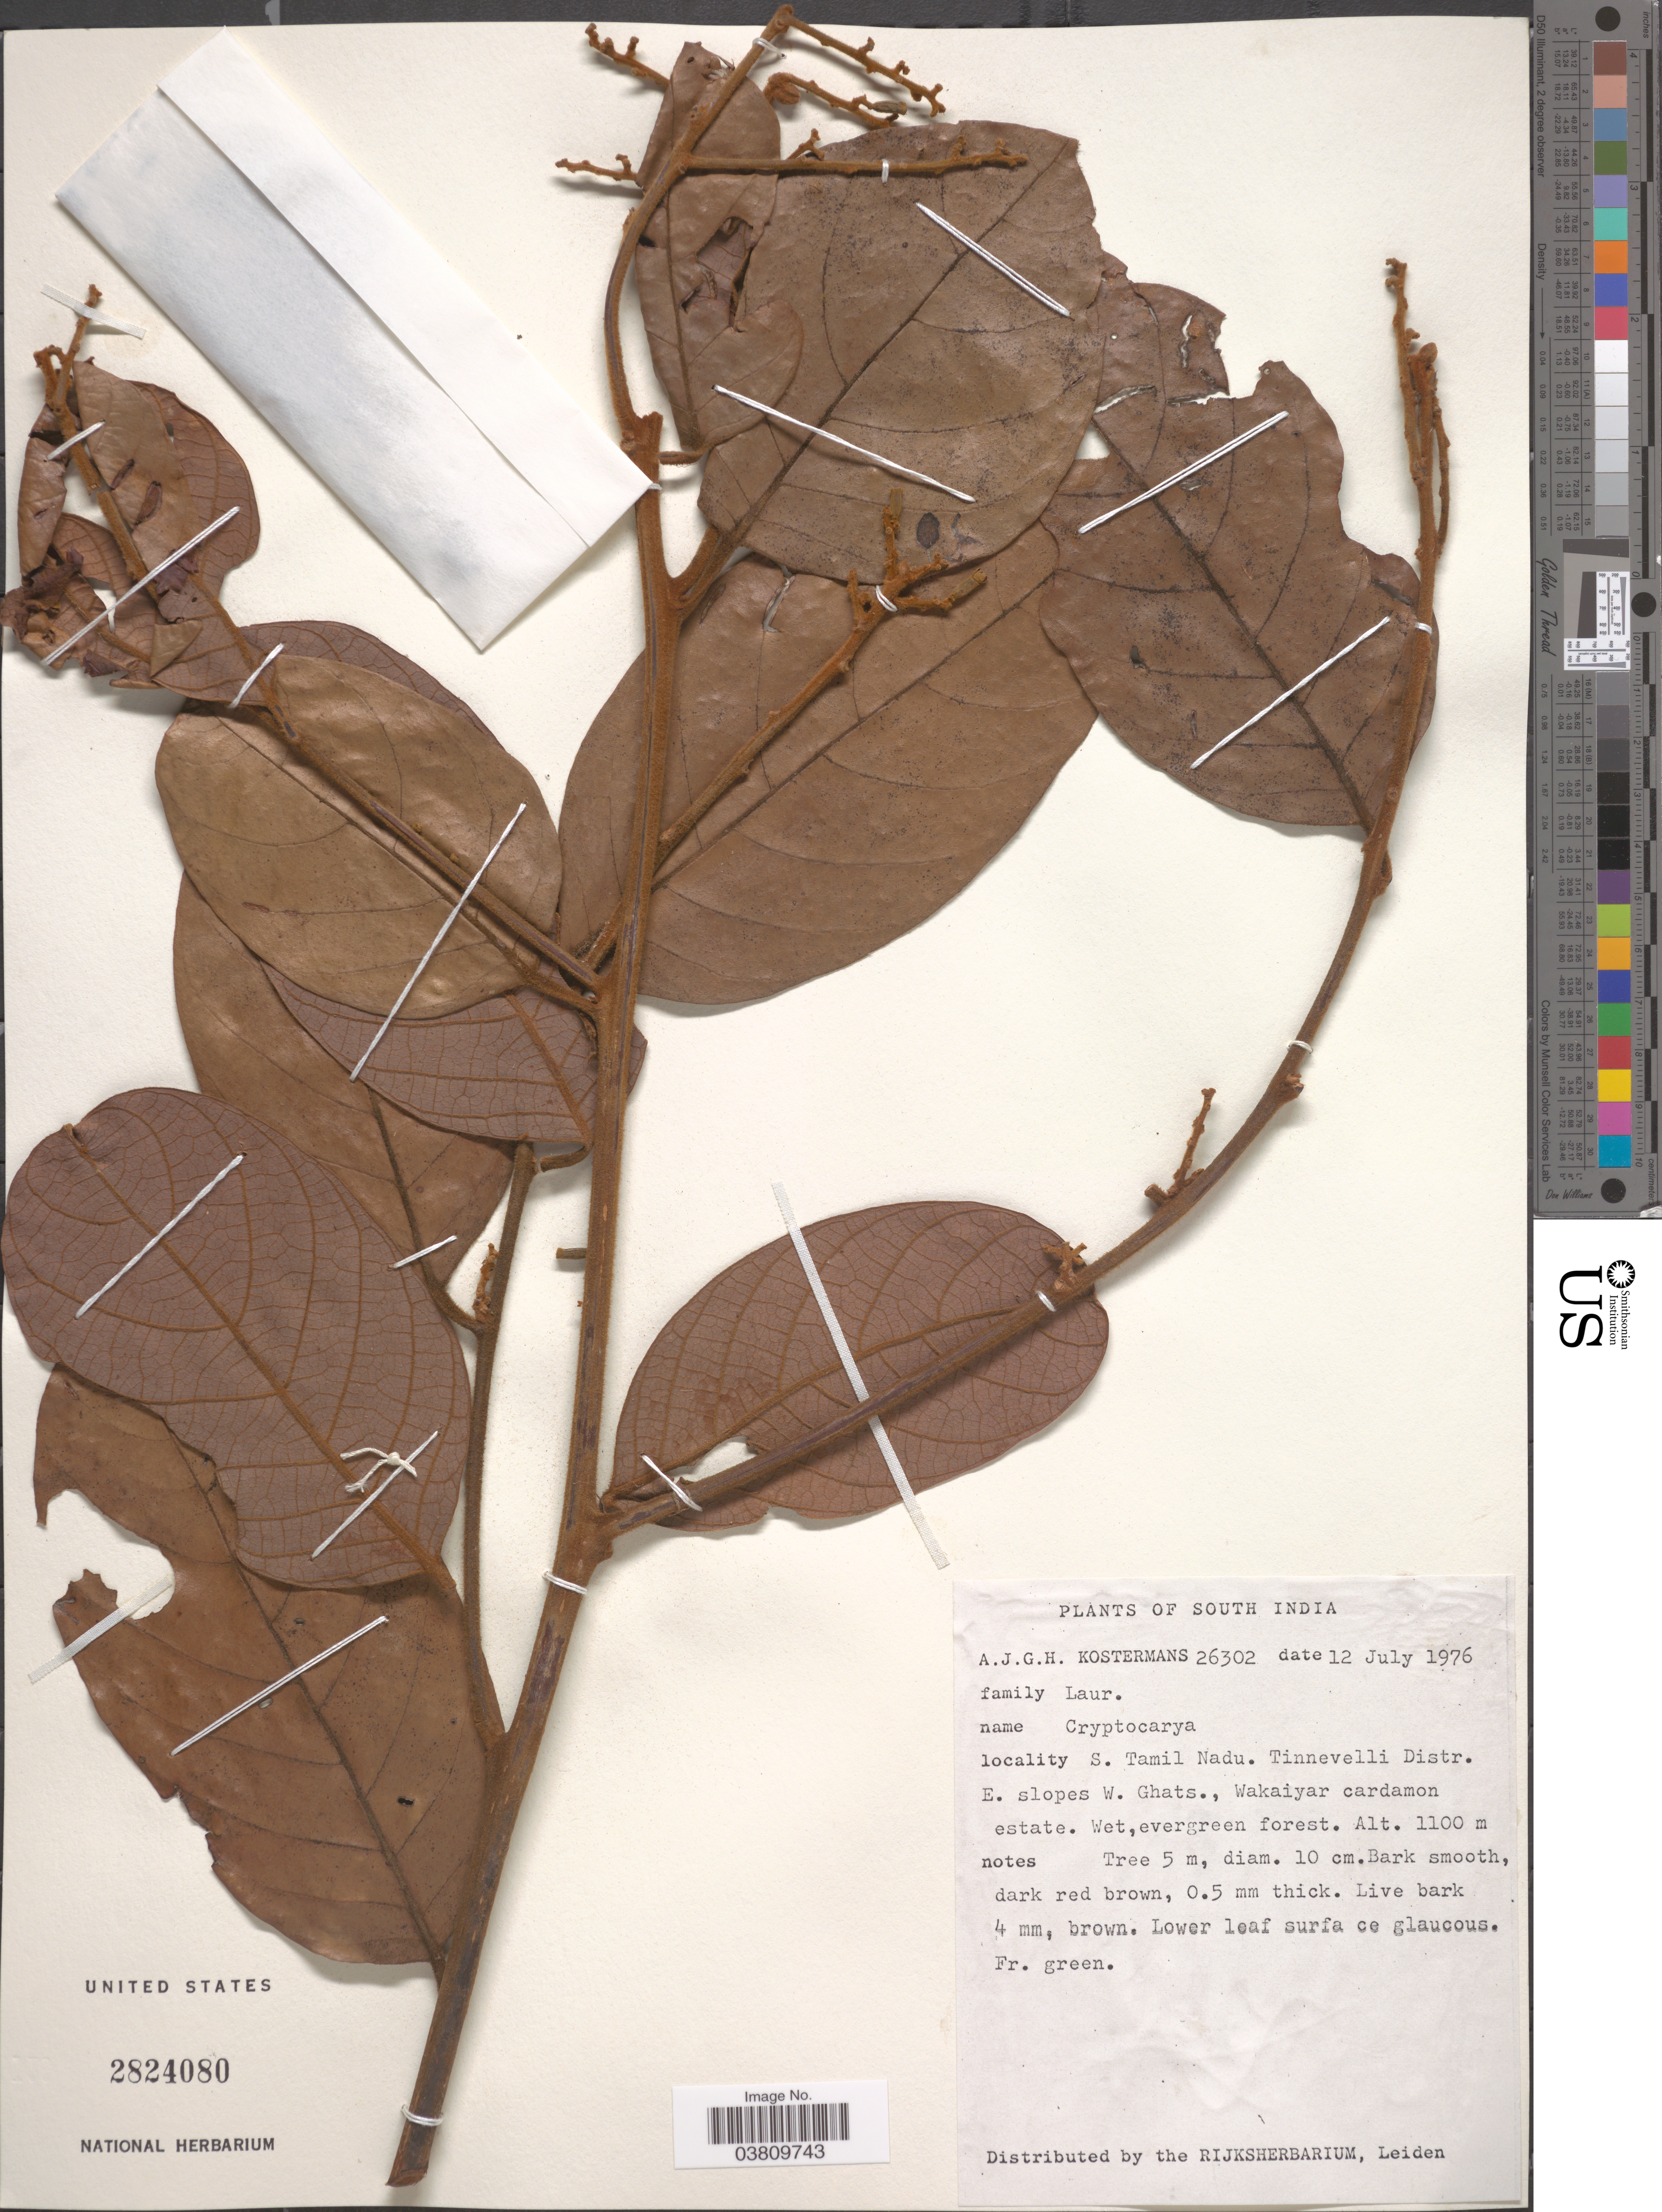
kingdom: Plantae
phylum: Tracheophyta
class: Magnoliopsida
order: Laurales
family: Lauraceae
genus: Cryptocarya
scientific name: Cryptocarya sp.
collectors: A. J. G. Kostermans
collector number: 26302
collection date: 1976-07-12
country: India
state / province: Tamil Nadu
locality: South India. S. Tamil Nadu. Tinnevelli Distr. E. slopes W. Ghats., Wakaiyar cardamon estate.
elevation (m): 1100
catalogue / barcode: US 2824080